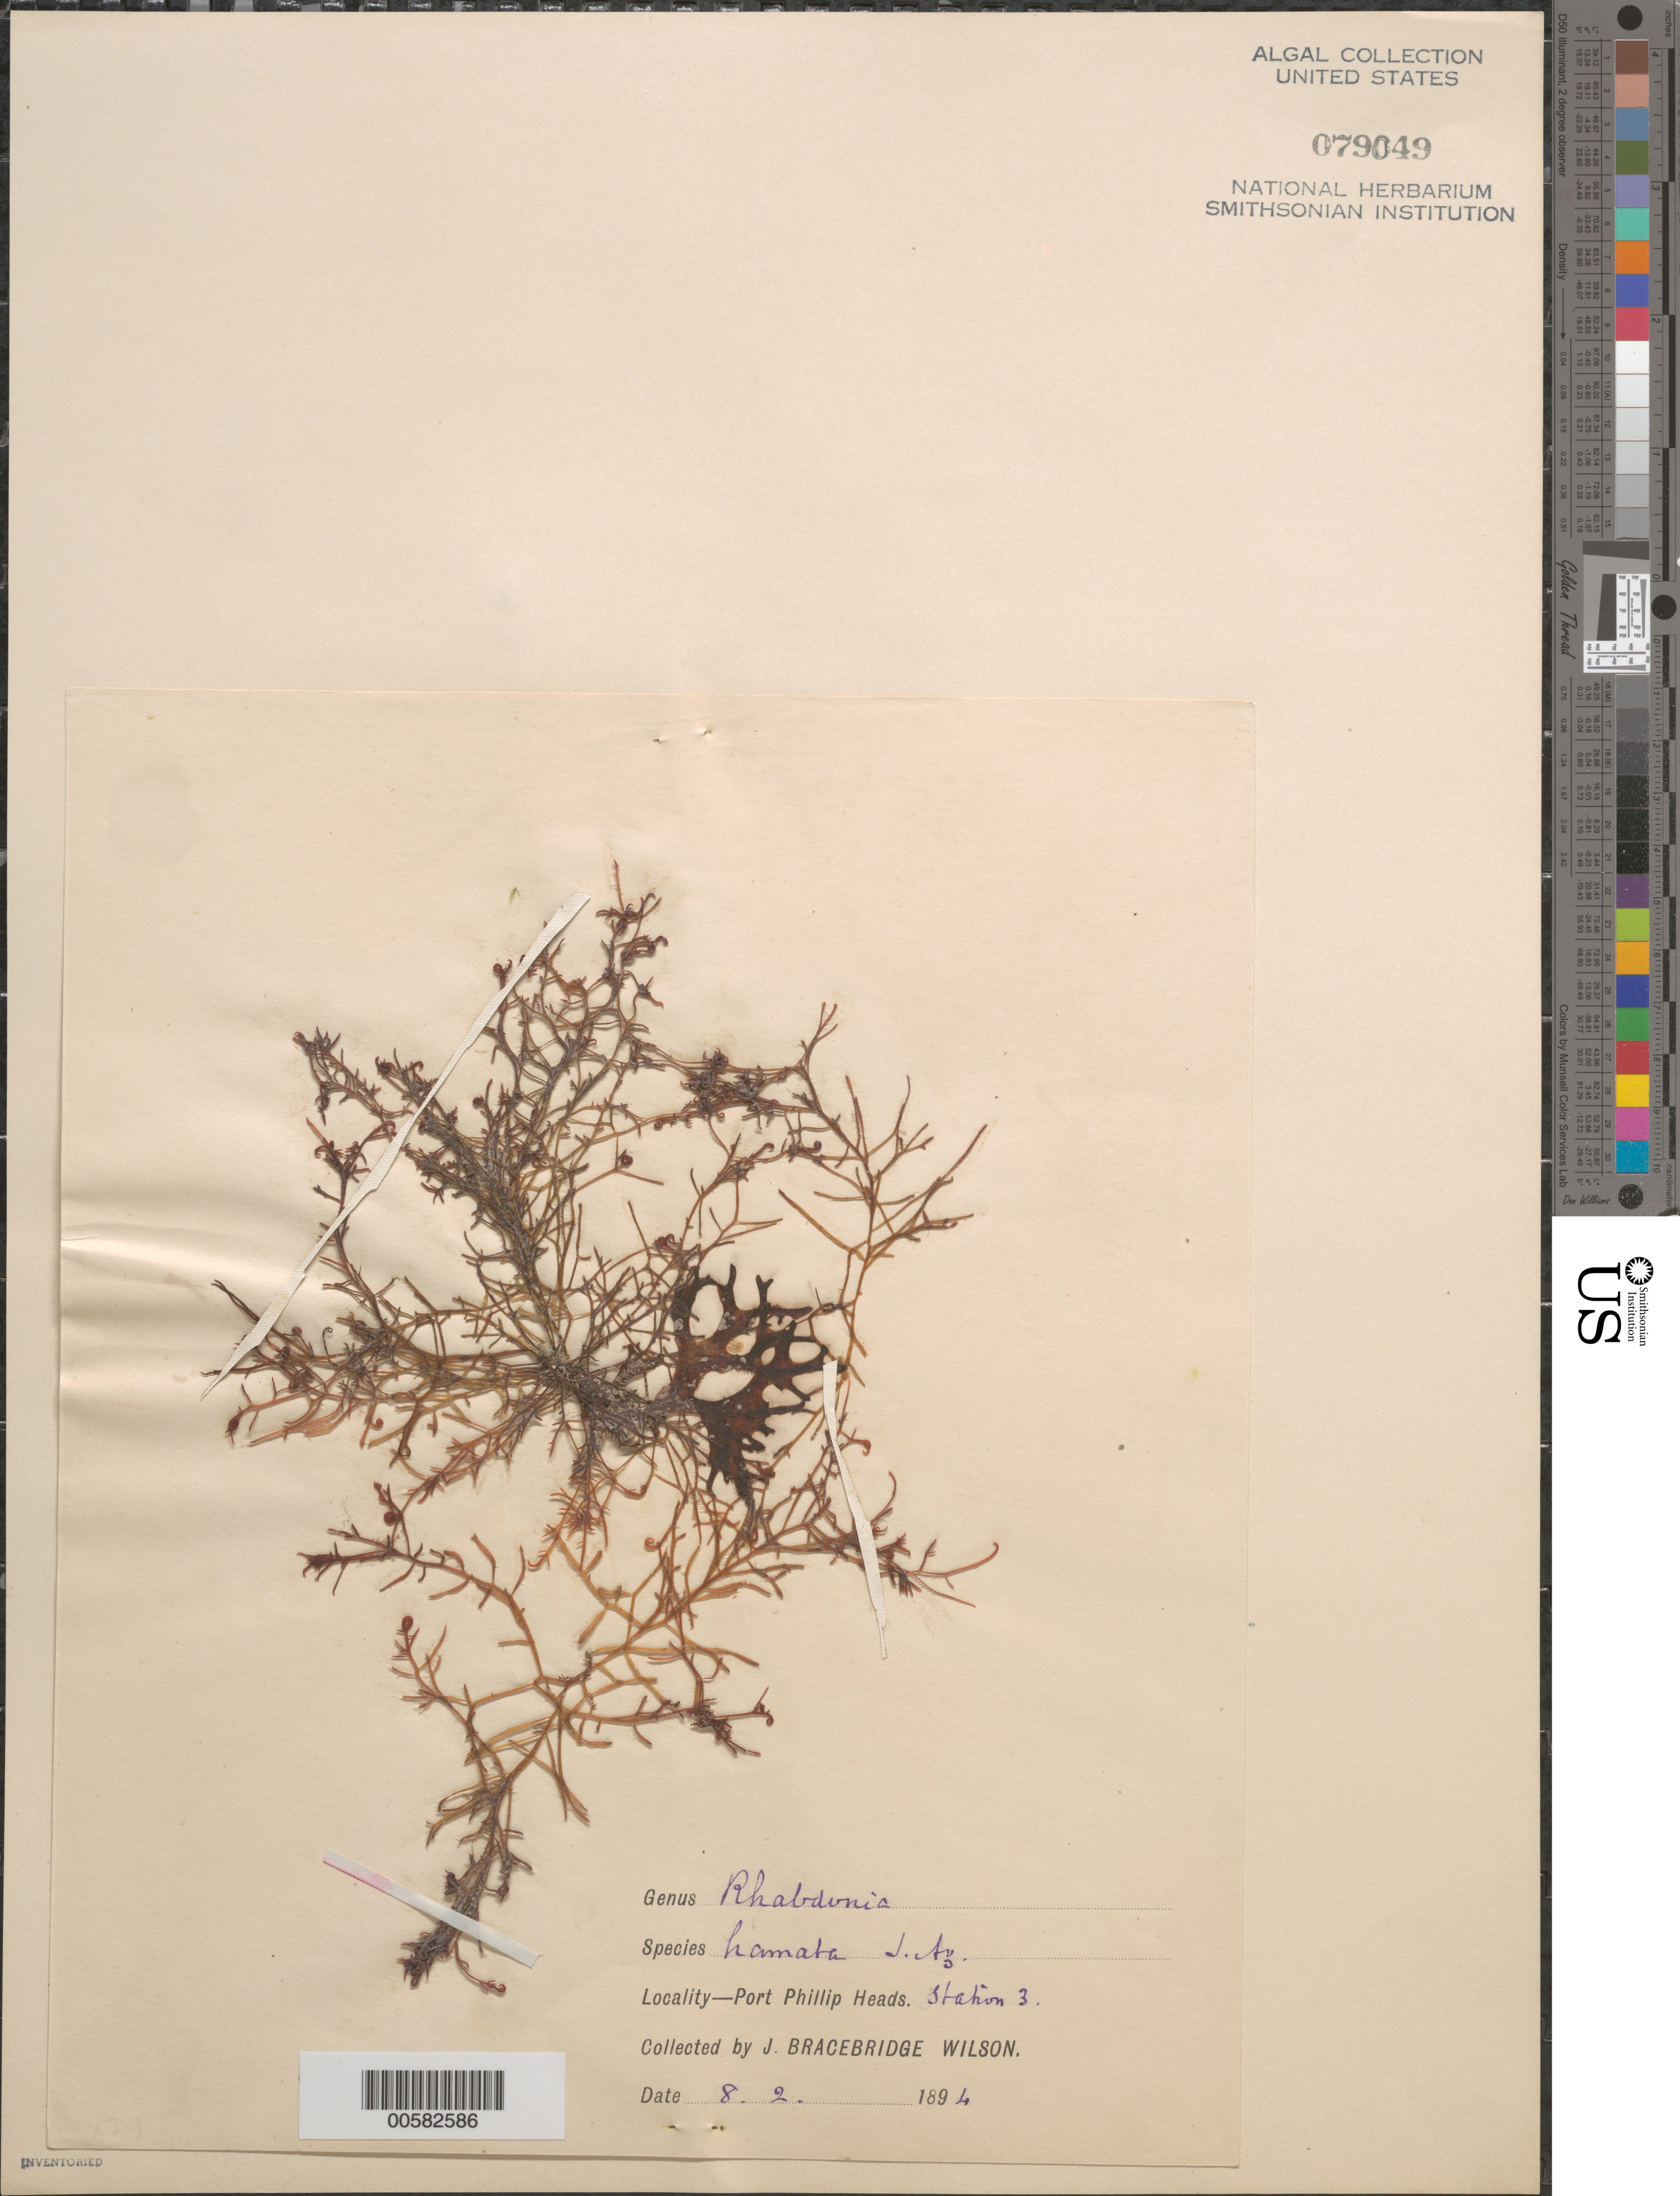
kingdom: Plantae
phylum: Rhodophyta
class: Florideophyceae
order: Gigartinales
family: Acrotylaceae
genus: Antrocentrum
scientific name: Antrocentrum hamatum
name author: (Zanardini) G.T.Kraft & G.W. Saunders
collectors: J. B. Wilson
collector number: Station 3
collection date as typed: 08 Feb 1894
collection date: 1894-02-08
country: Australia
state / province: Victoria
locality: Port Phillip Heads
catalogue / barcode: US 79049